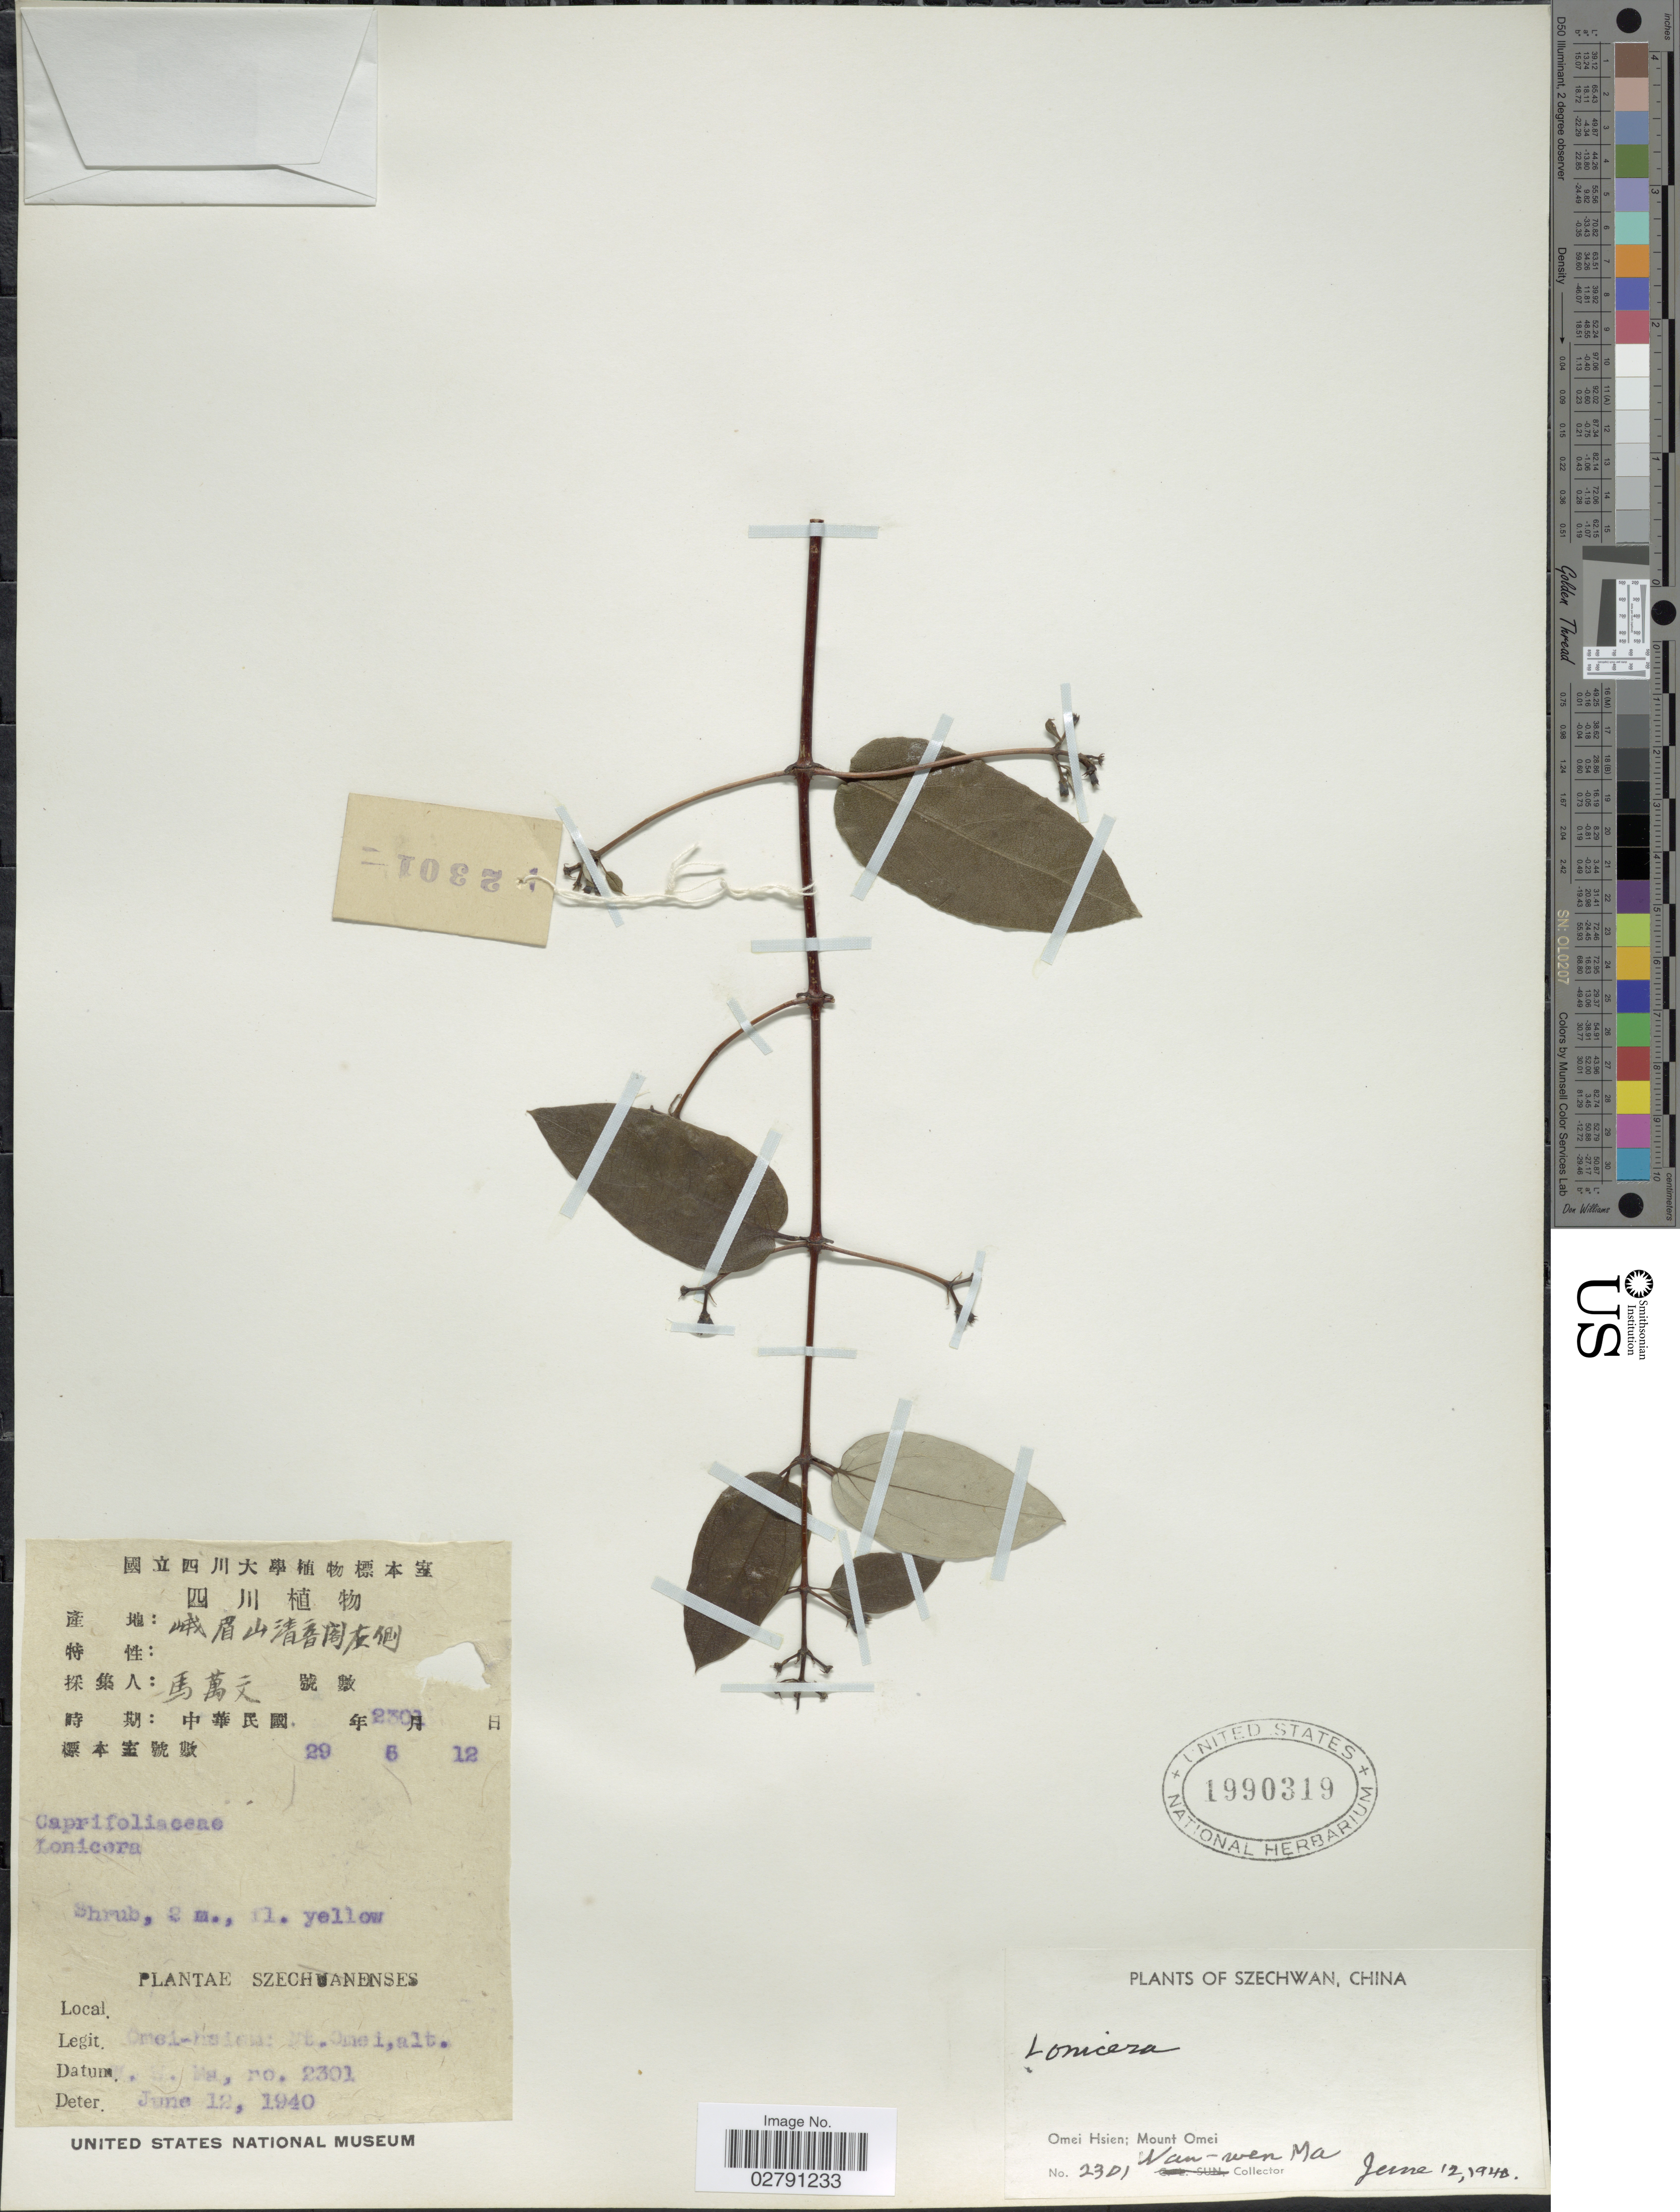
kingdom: Plantae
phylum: Tracheophyta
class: Magnoliopsida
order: Dipsacales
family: Caprifoliaceae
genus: Lonicera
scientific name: Lonicera sp.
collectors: W. Ma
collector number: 2301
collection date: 1940-06-12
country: China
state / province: Sichuan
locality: Szechwan. Omei Hsien; Mount Omei.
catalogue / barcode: US 1990319